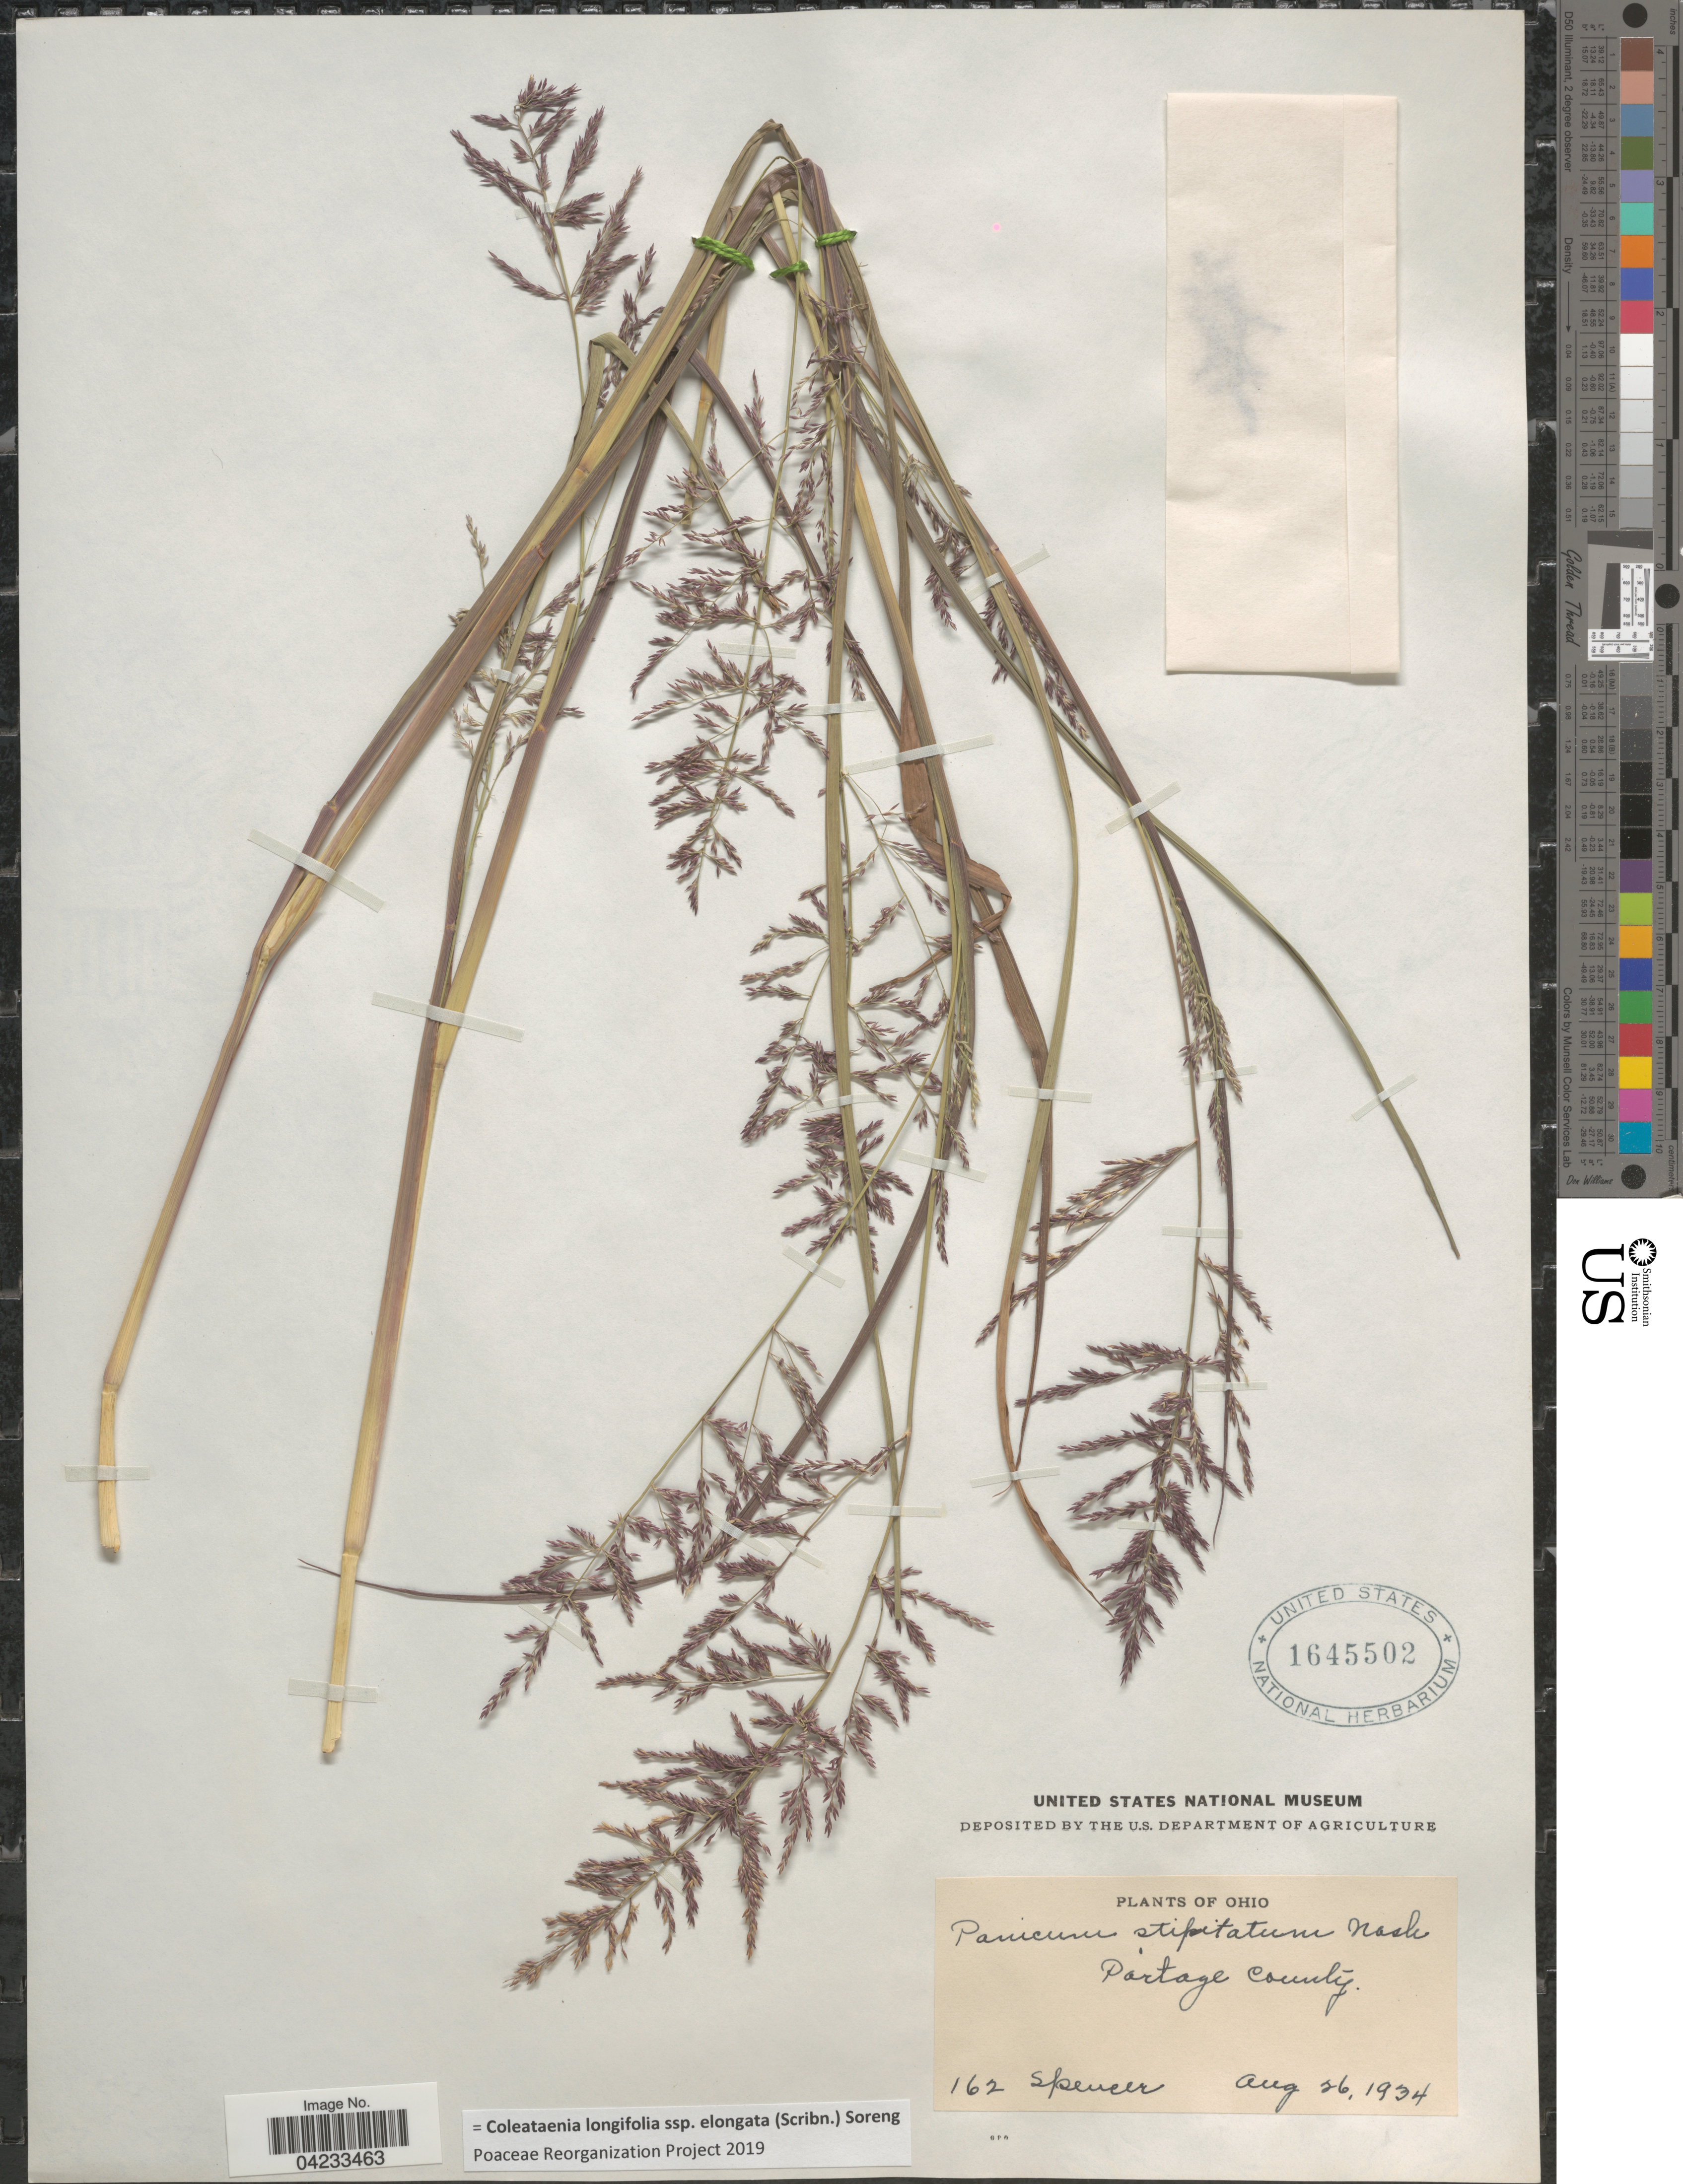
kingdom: Plantae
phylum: Tracheophyta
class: Liliopsida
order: Poales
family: Poaceae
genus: Coleataenia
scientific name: Coleataenia longifolia subsp. elongata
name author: (Scribn.) Soreng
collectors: -- Spencer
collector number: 162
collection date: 1934-08-26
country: United States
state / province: Ohio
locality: Portage County.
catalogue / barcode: US 1645502